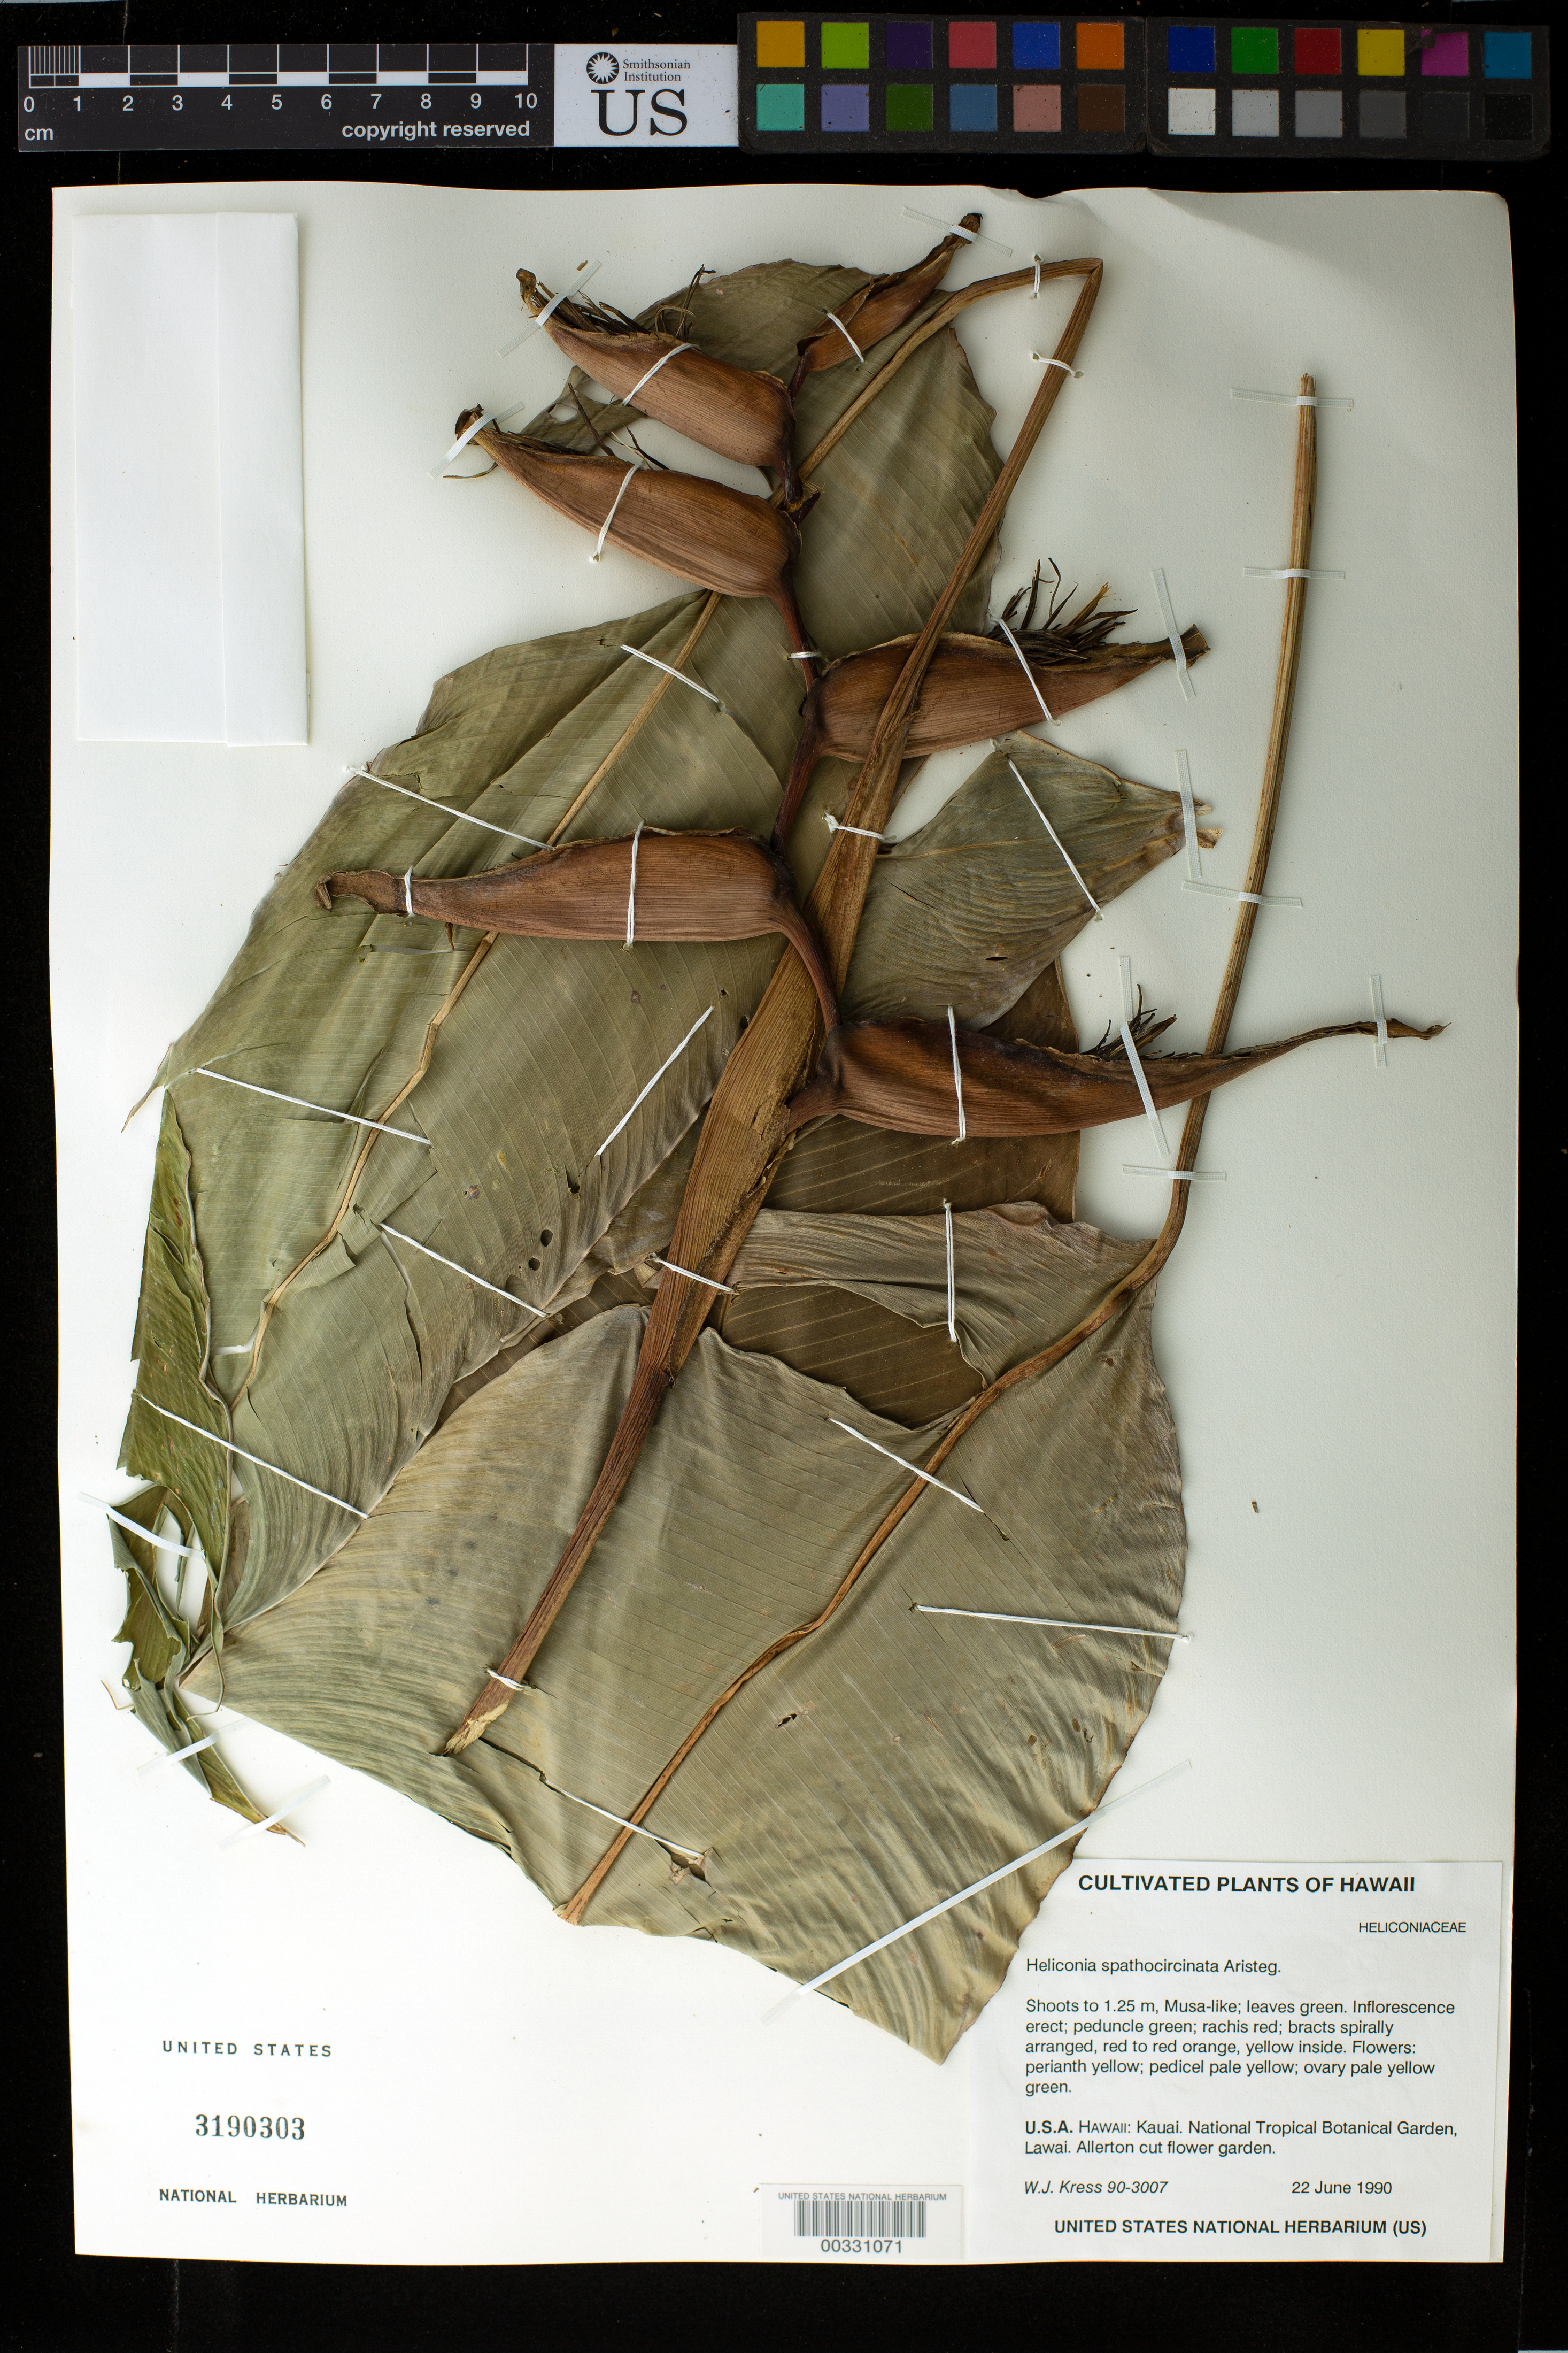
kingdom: Plantae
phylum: Tracheophyta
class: Liliopsida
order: Zingiberales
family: Heliconiaceae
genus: Heliconia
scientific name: Heliconia spathocircinata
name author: Aristeg.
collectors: W. J. Kress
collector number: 90-3007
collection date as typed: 22 Jun 1990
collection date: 1990-06-22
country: United States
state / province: Florida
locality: Southern Florida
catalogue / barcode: US 3190303